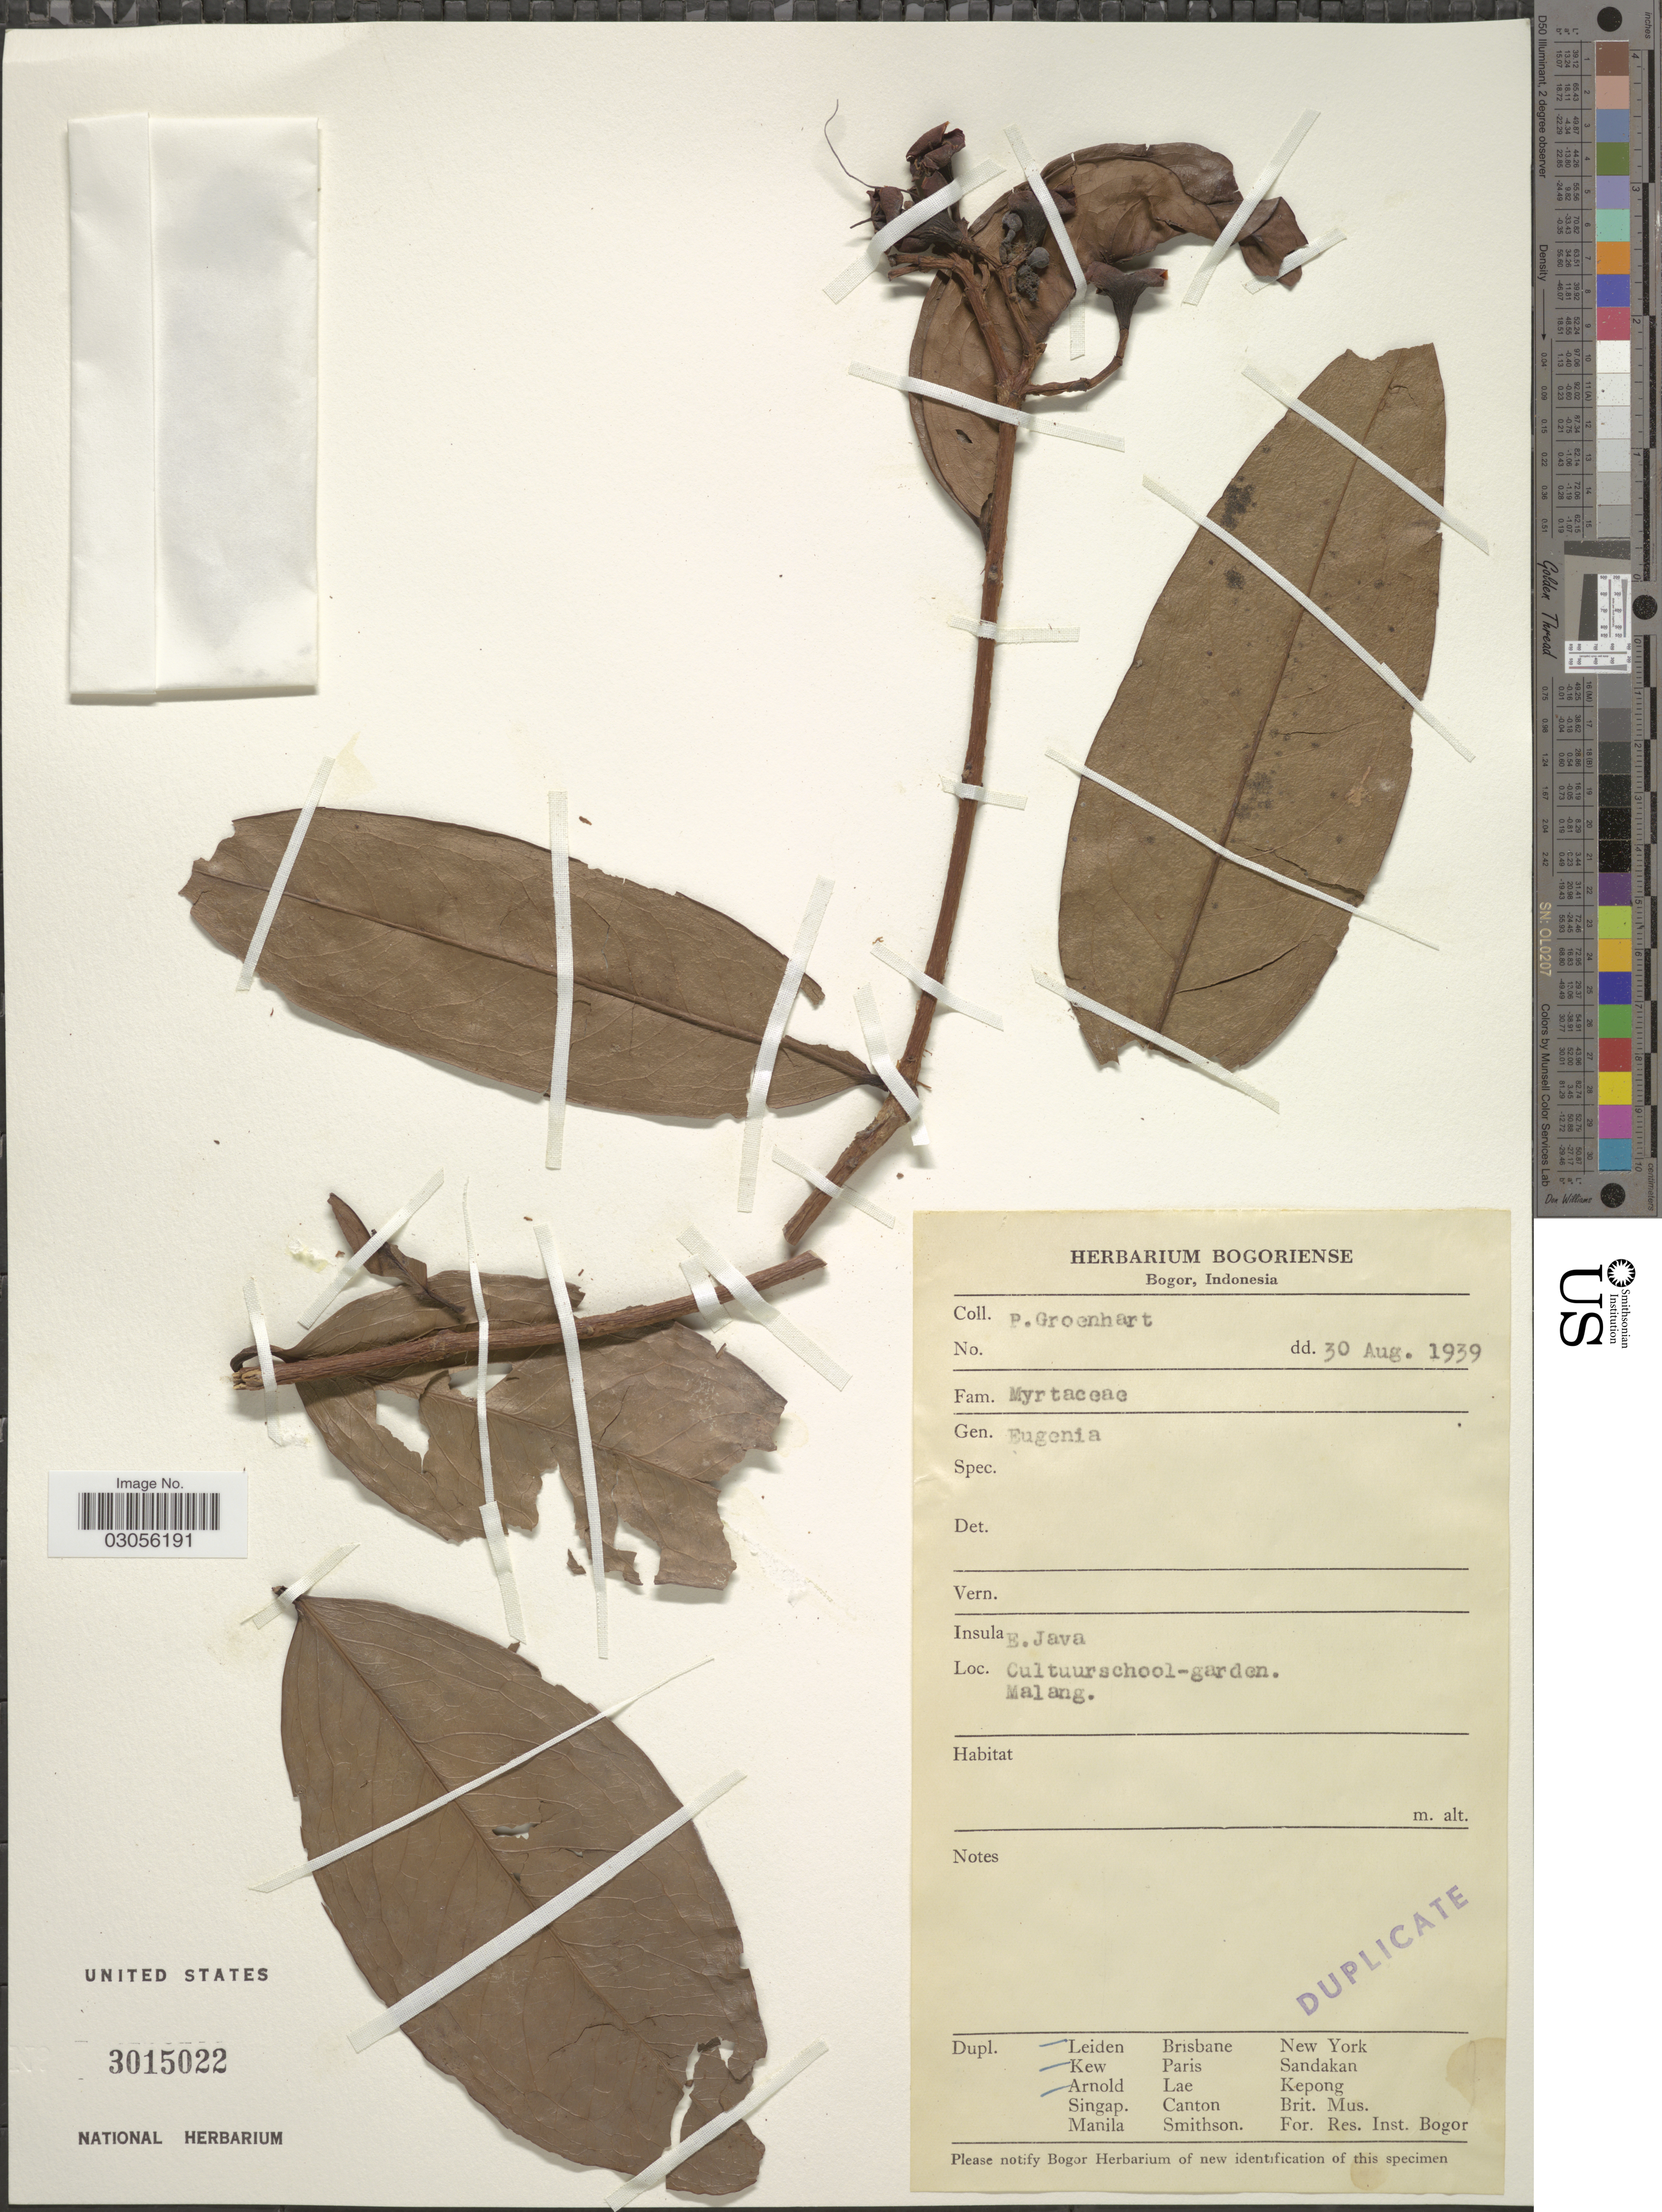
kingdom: Plantae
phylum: Tracheophyta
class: Magnoliopsida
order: Myrtales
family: Myrtaceae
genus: Syzygium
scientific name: Syzygium sp.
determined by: Strong, M. T., (US), Smithsonian Institution - National Museum of Natural History (UNITED STATES)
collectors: P. Groenhart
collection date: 1939-08-30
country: Indonesia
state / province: Java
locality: Insula E. Java. Cultuurschool-garden. Malang.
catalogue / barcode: US 3015022